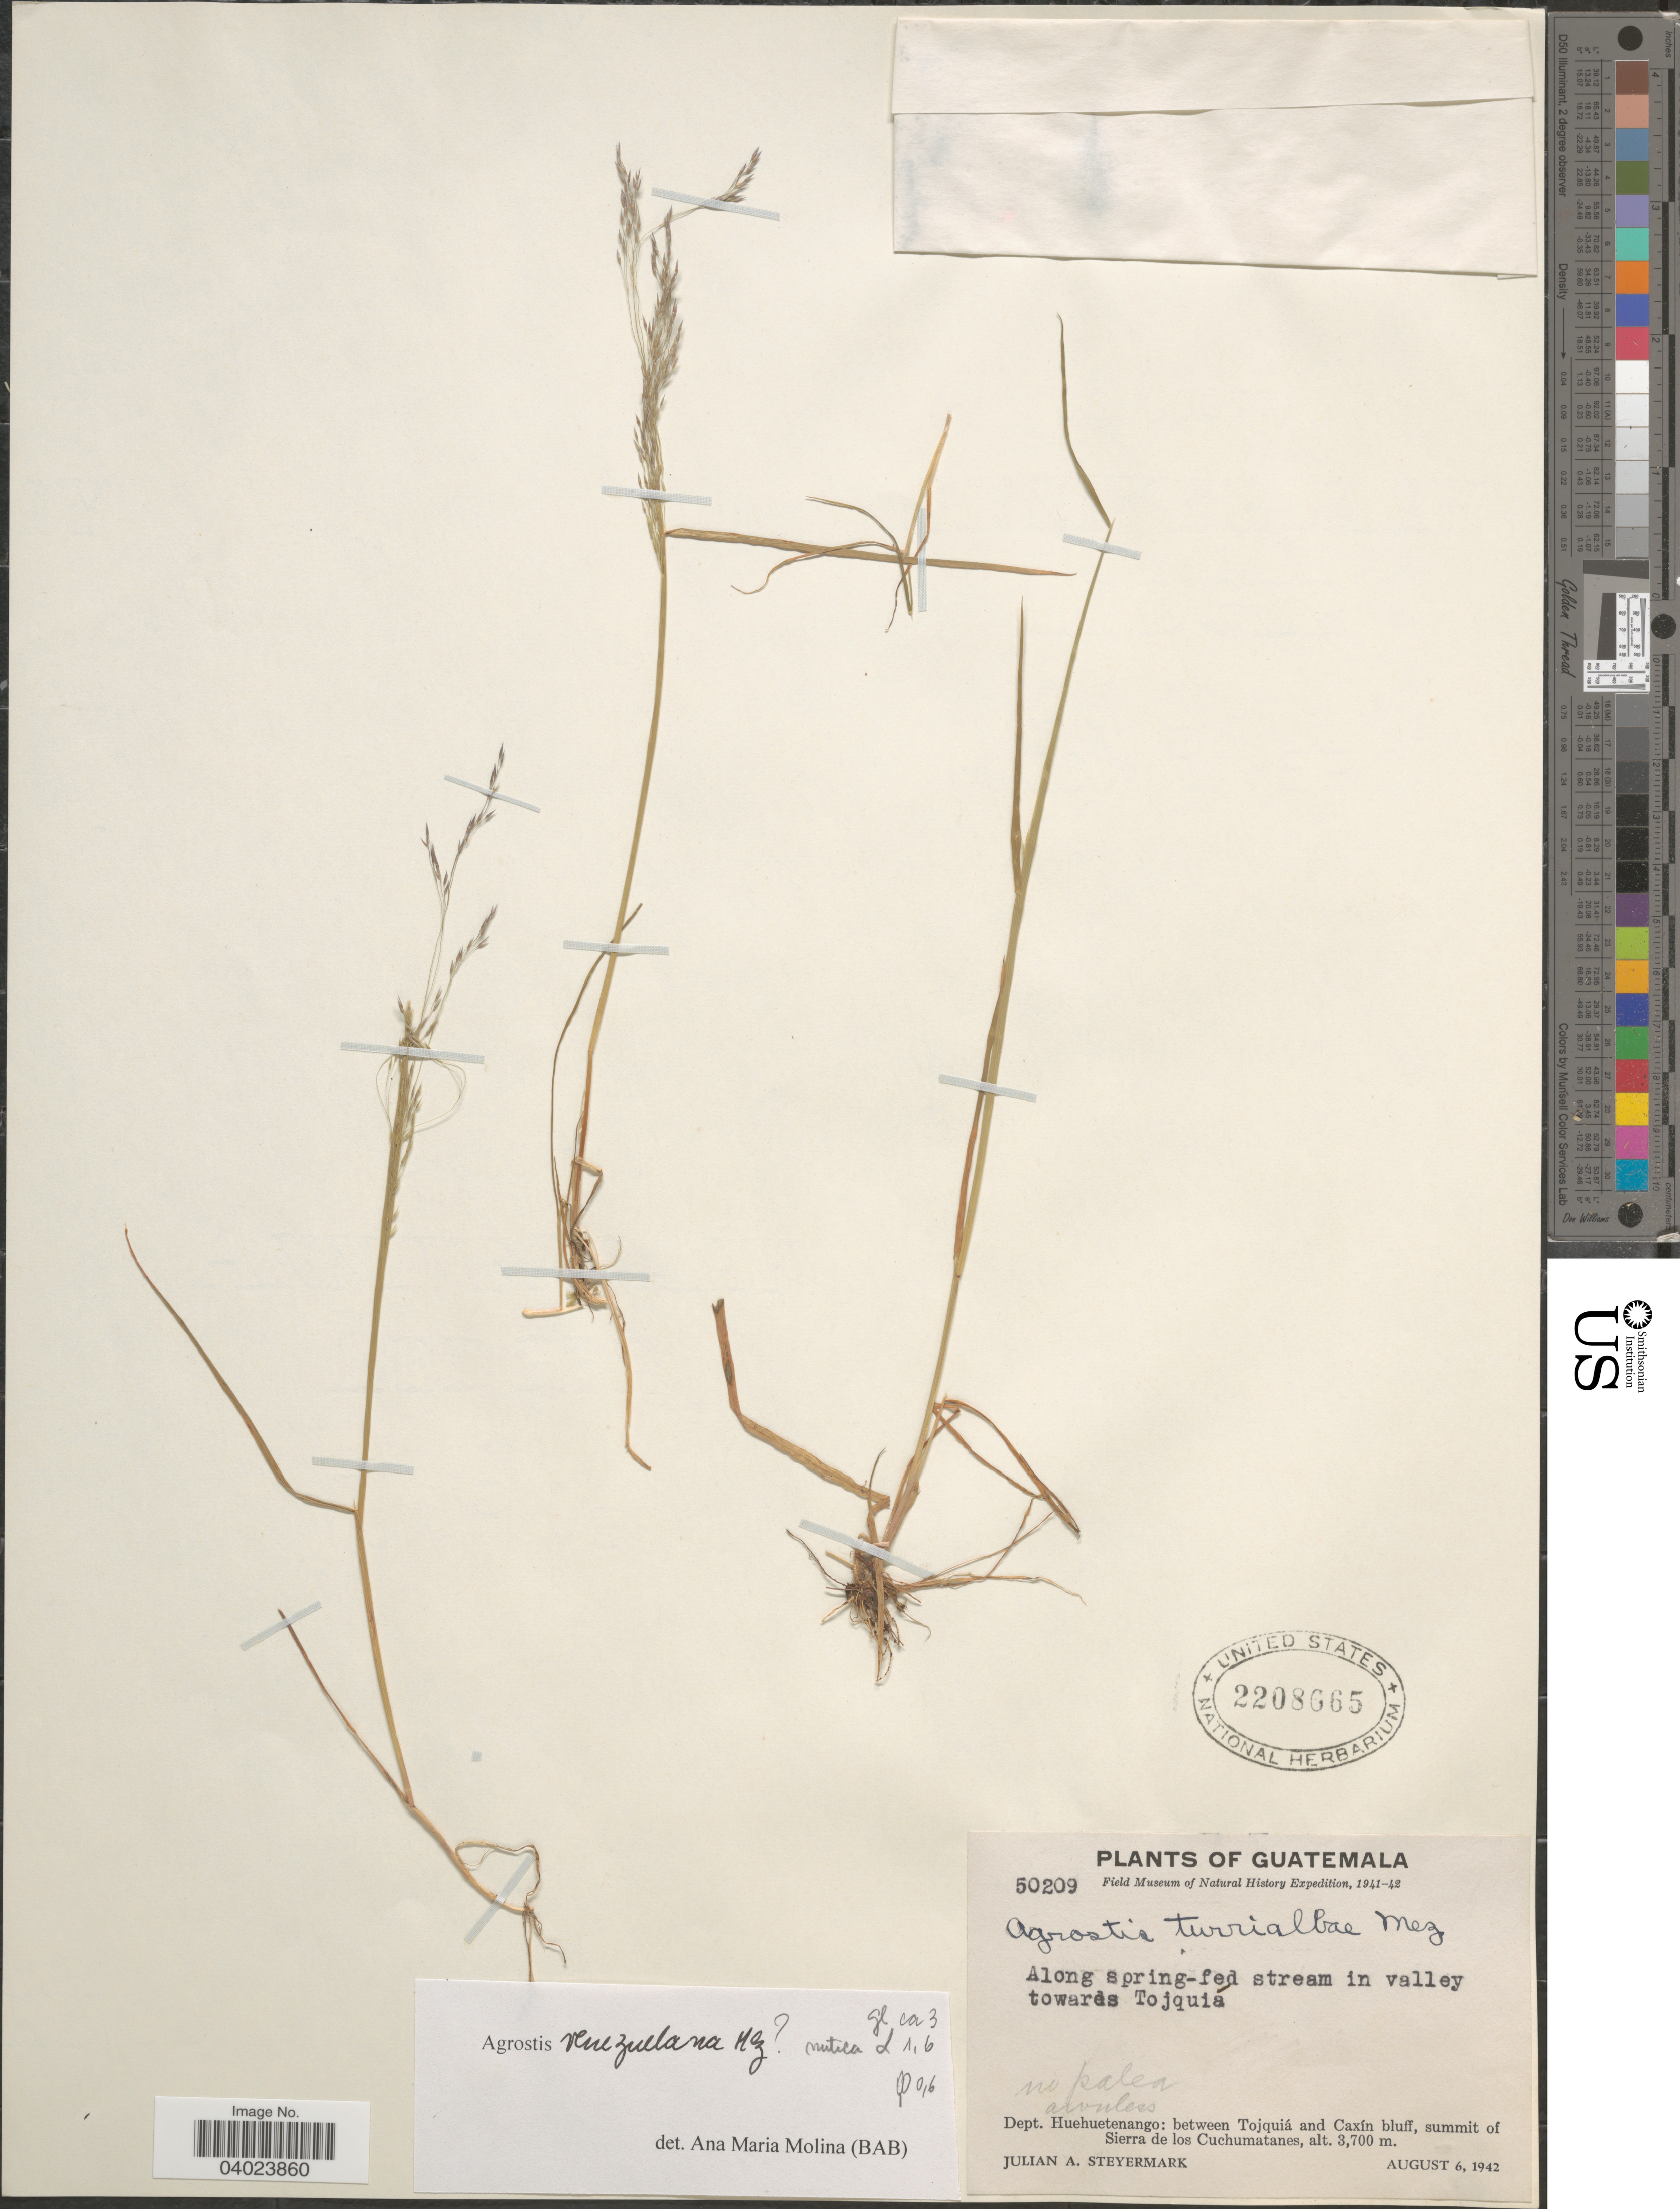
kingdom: Plantae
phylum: Tracheophyta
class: Liliopsida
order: Poales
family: Poaceae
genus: Agrostis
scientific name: Agrostis venezuelana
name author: Mez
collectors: J. Steyermark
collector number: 50209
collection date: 1942-08-06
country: Guatemala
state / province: Huehuetenango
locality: Along spring-fed stream in valley towards Tojquiá. Dept. Huehuetenango: between Tojquiá and Caxín bluff, summit of Sierra de los Cuchumatanes.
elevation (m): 3700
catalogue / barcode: US 2208665